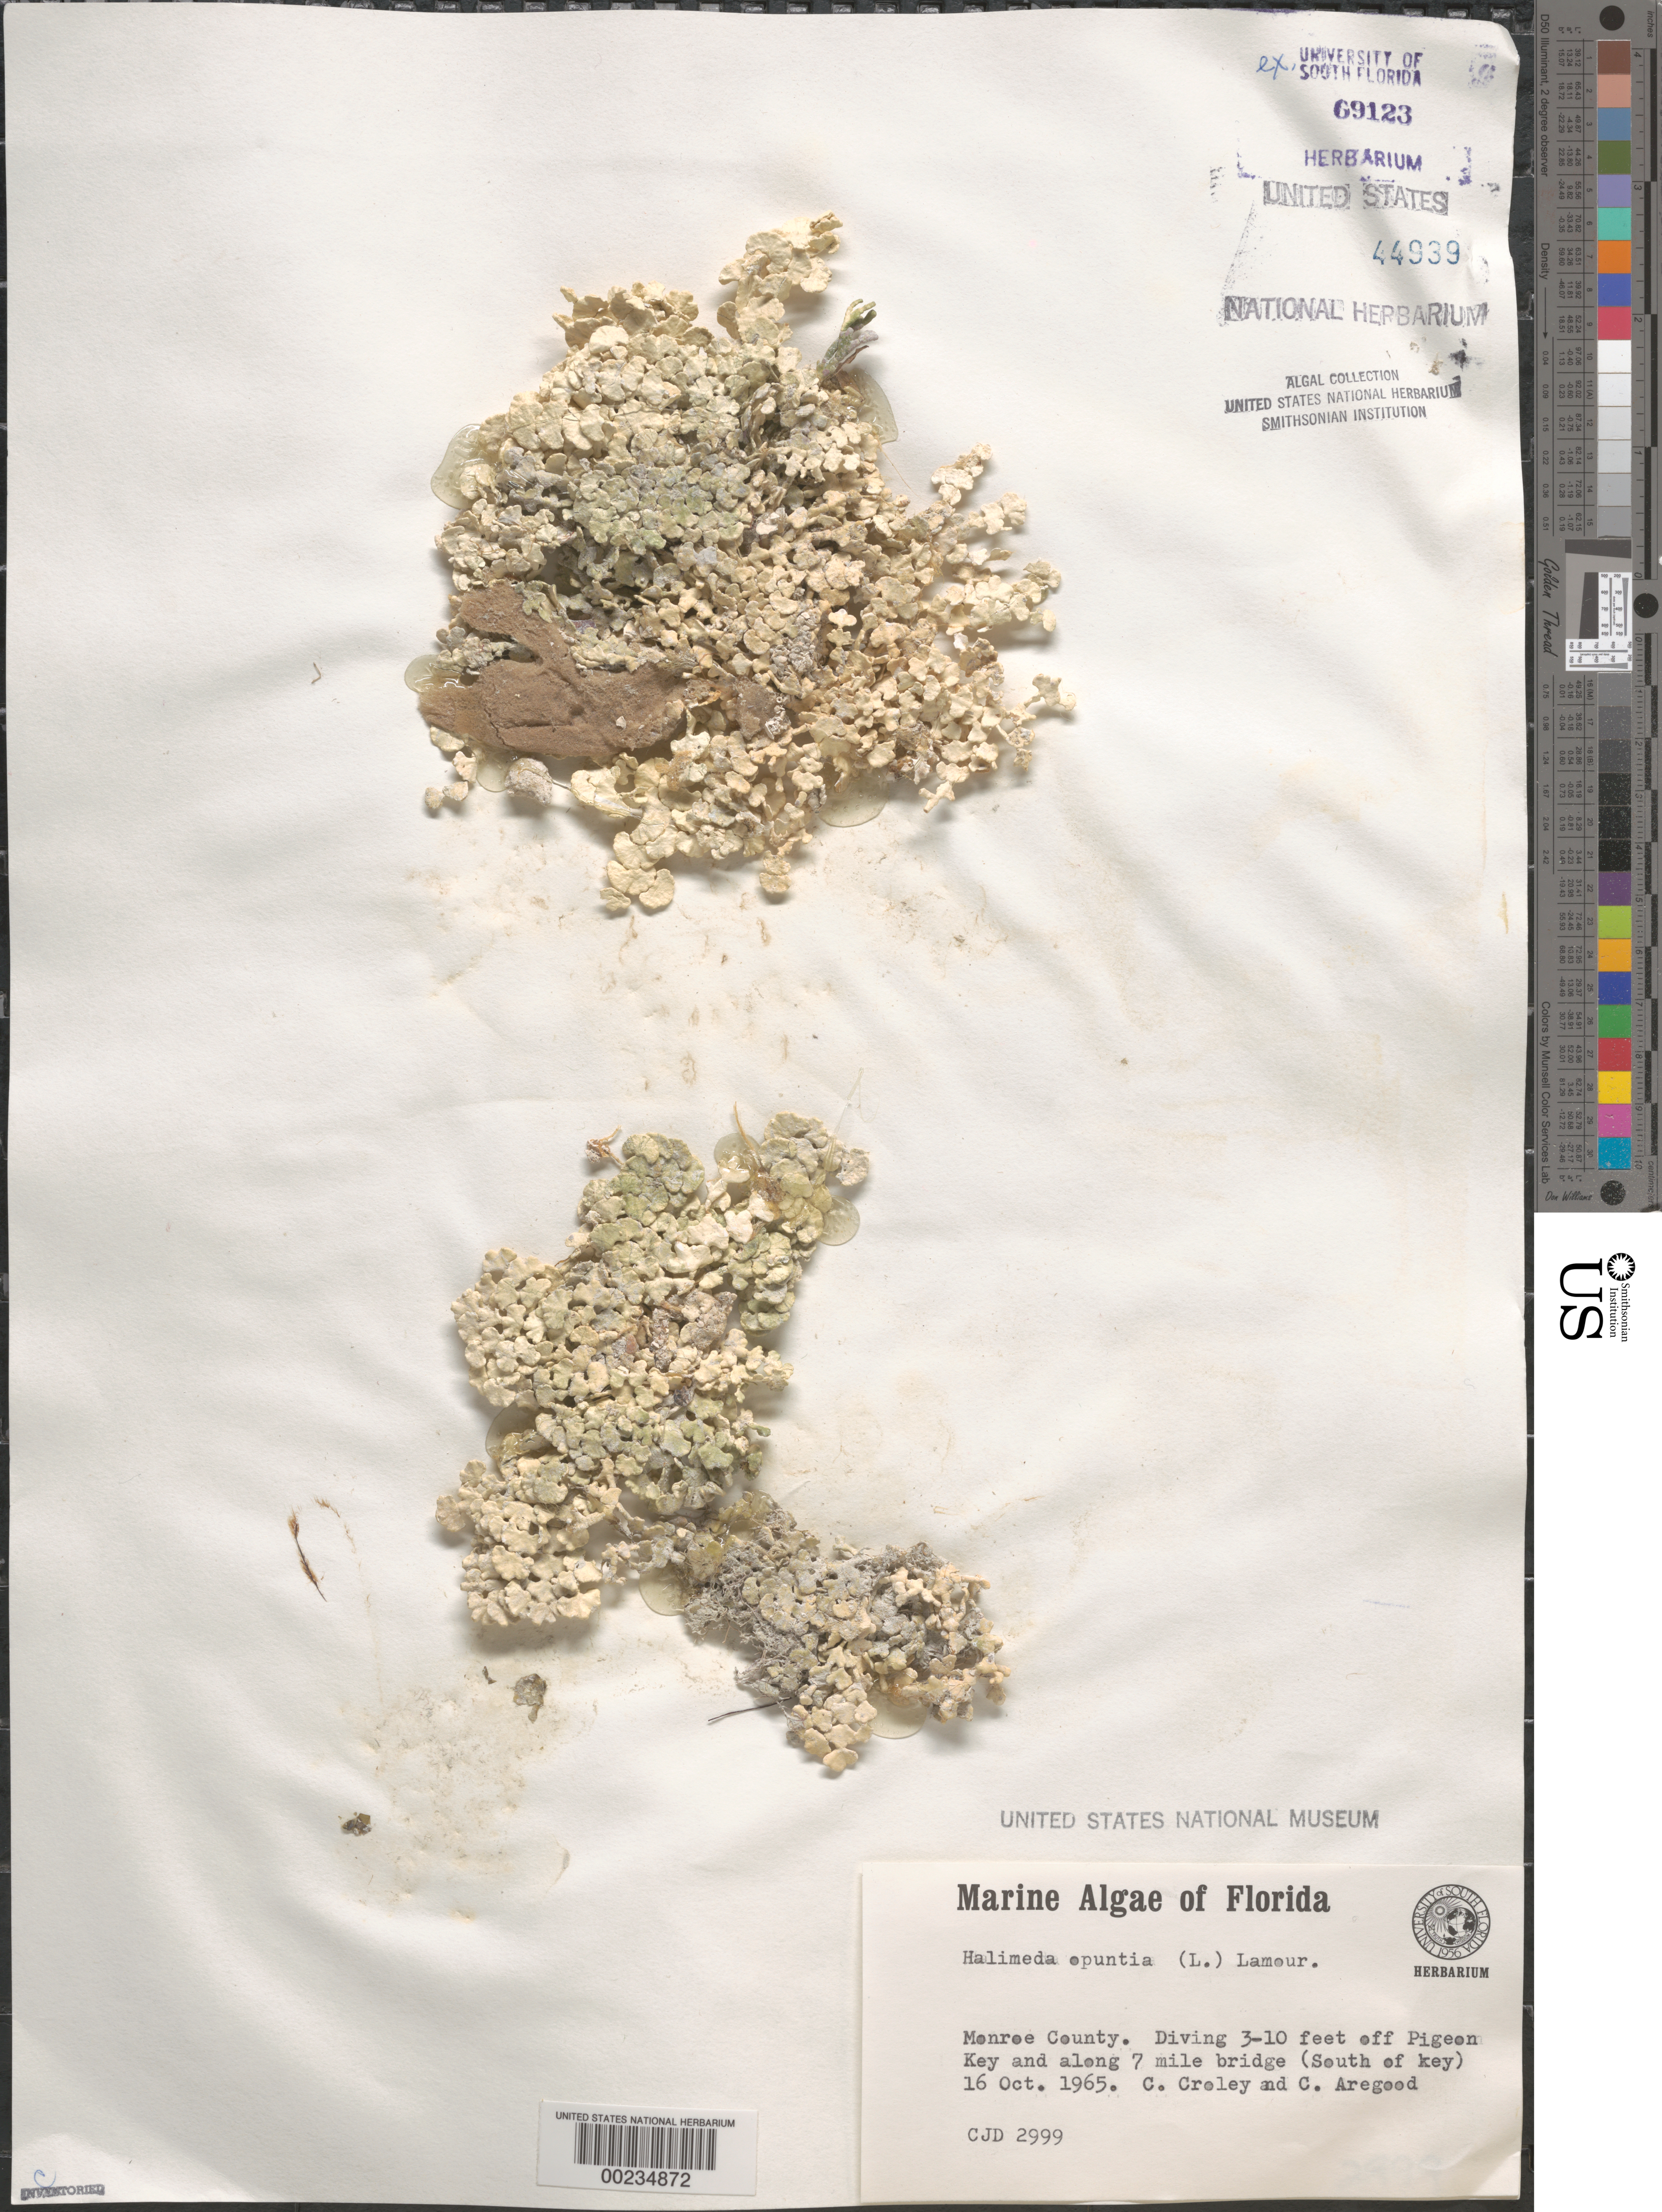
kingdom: Plantae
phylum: Chlorophyta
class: Ulvophyceae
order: Bryopsidales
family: Halimedaceae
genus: Halimeda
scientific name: Halimeda opuntia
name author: (L.) J.V.Lamouroux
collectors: F. C. Croley & C. Aregood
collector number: Cjd 2999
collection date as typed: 16 Oct 1965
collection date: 1965-10-16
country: United States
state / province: Florida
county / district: Monroe County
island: Florida Keys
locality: Off Pigeon Key [Pigeon Cay]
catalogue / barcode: US 44939